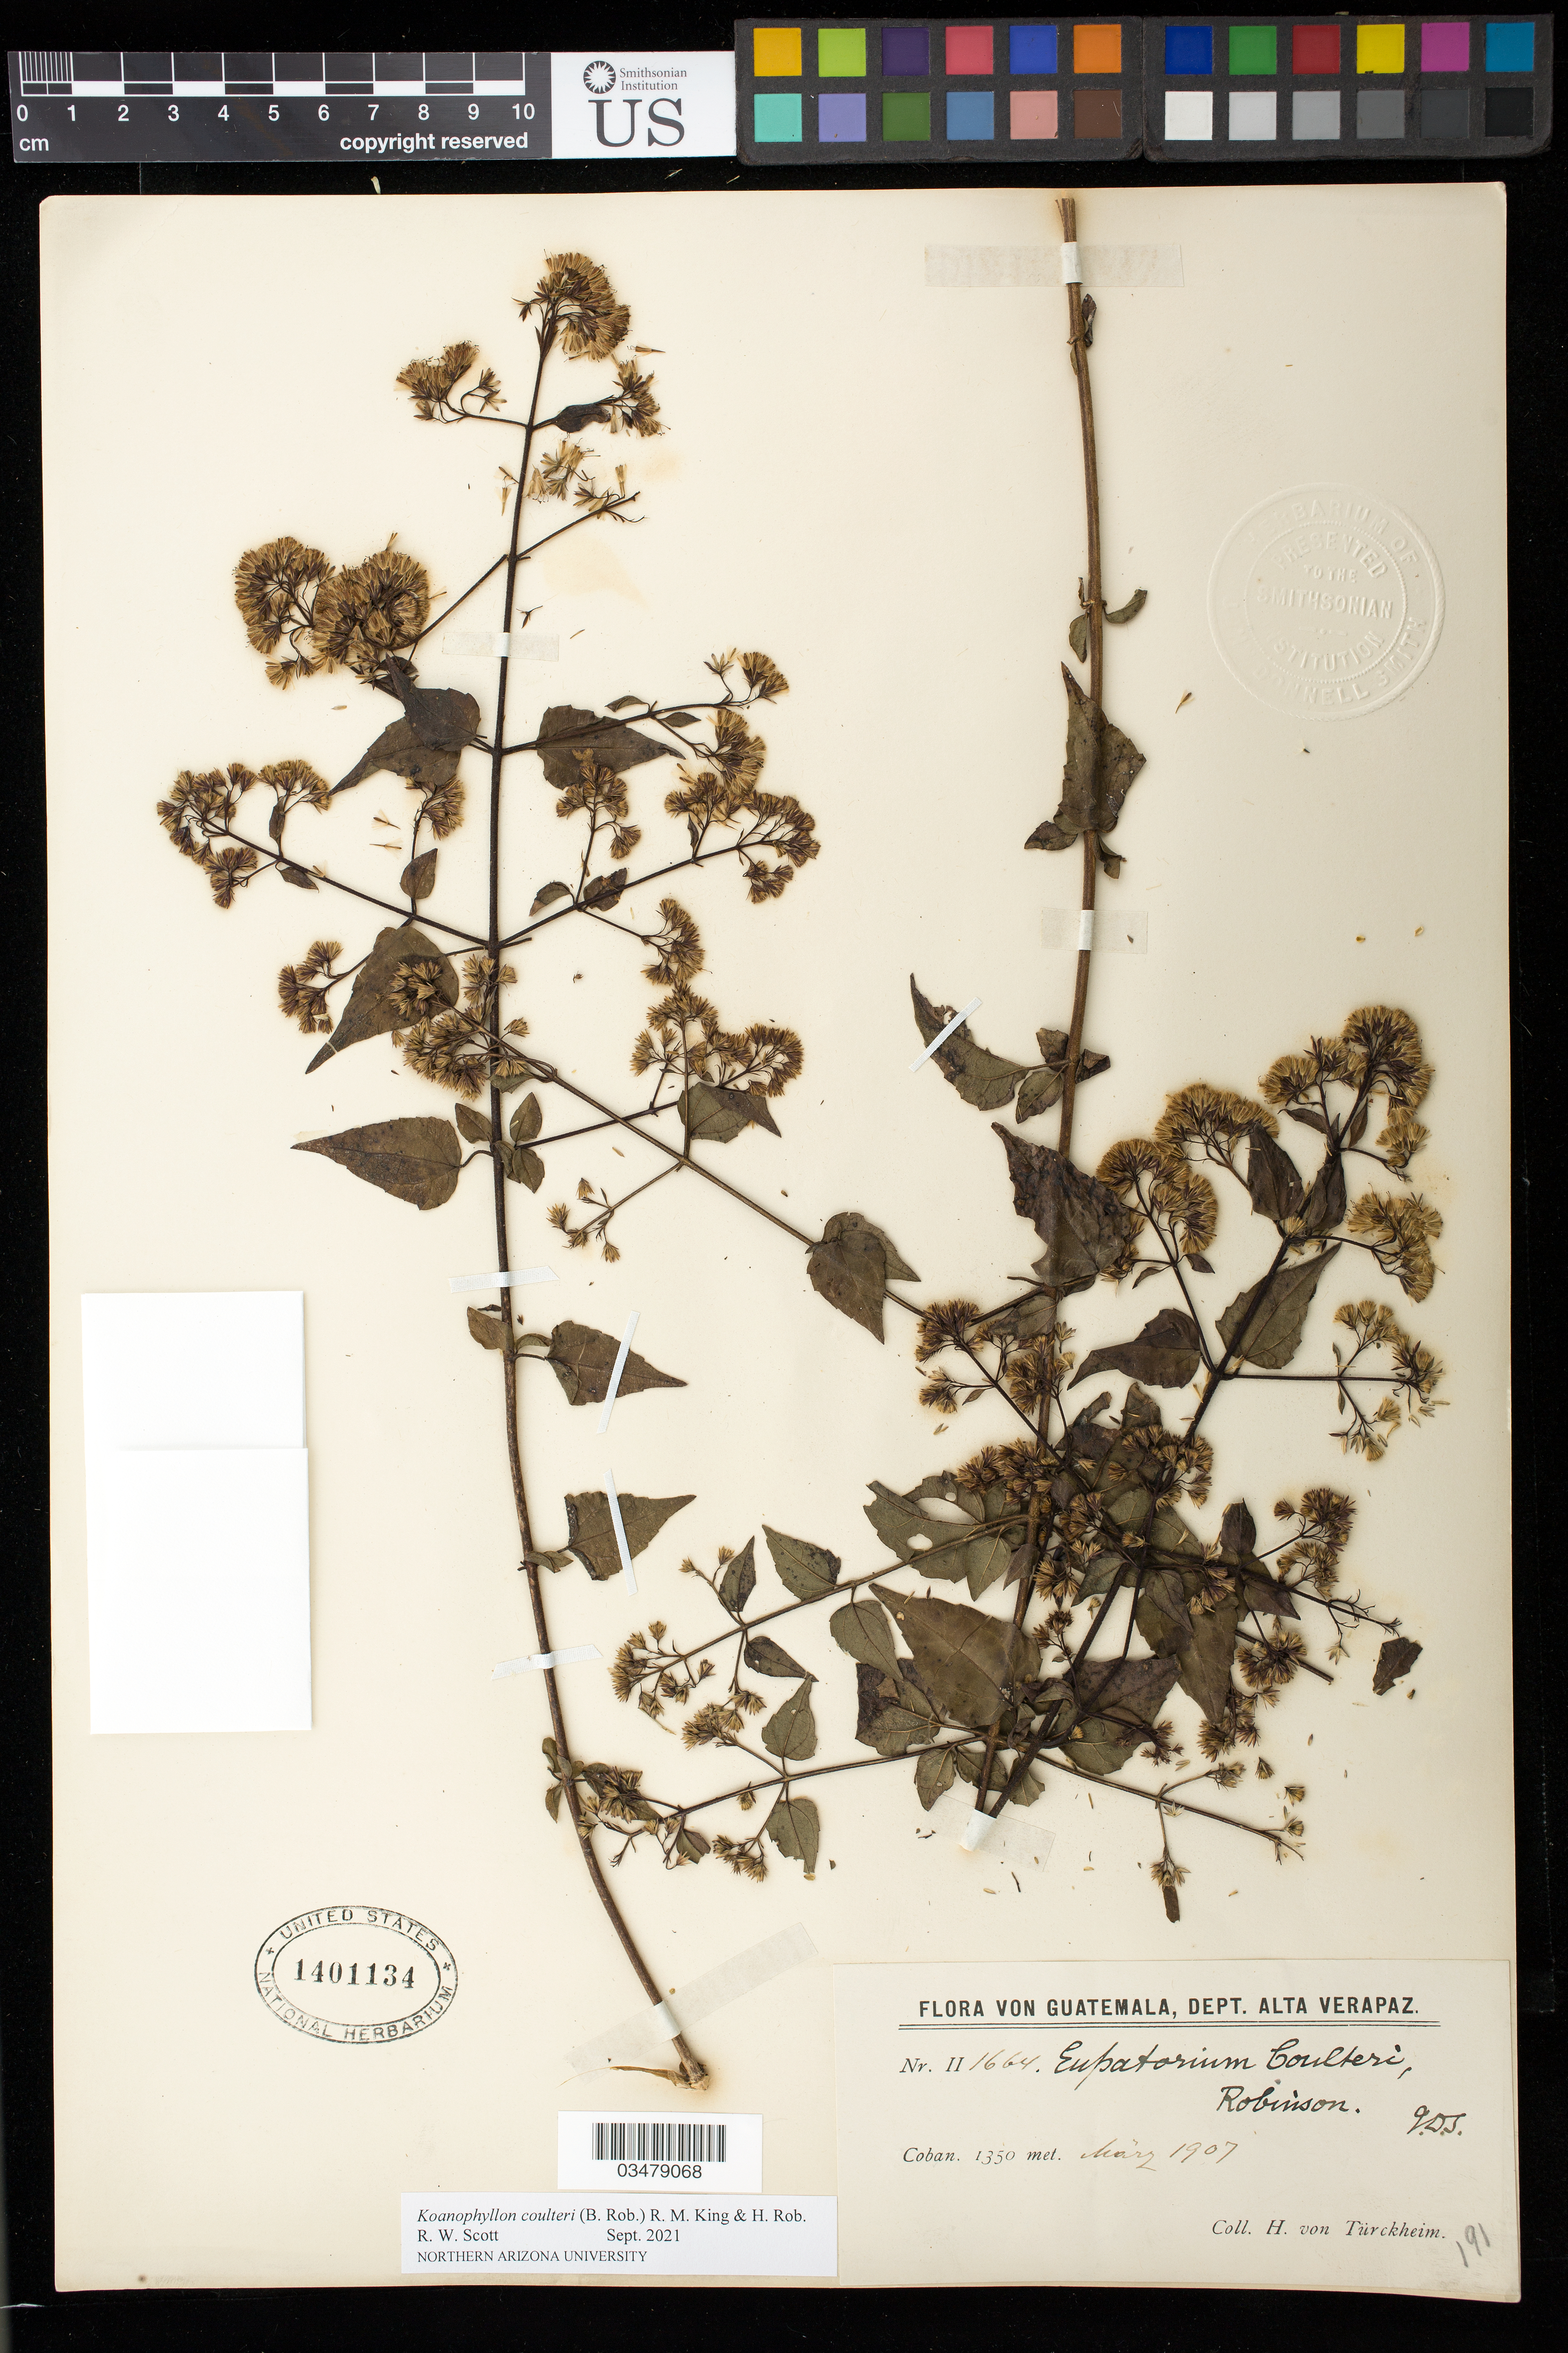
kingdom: Plantae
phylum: Tracheophyta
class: Magnoliopsida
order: Asterales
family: Asteraceae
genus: Koanophyllon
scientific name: Koanophyllon coulteri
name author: (B.L. Rob.) R.M. King & H. Rob.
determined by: Scott, R. W.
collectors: H. von Türckheim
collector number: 1664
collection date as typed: Mar 1907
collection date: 1907-03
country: Guatemala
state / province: Alta Verapaz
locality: Coban.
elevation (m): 1350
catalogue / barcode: US 1401134